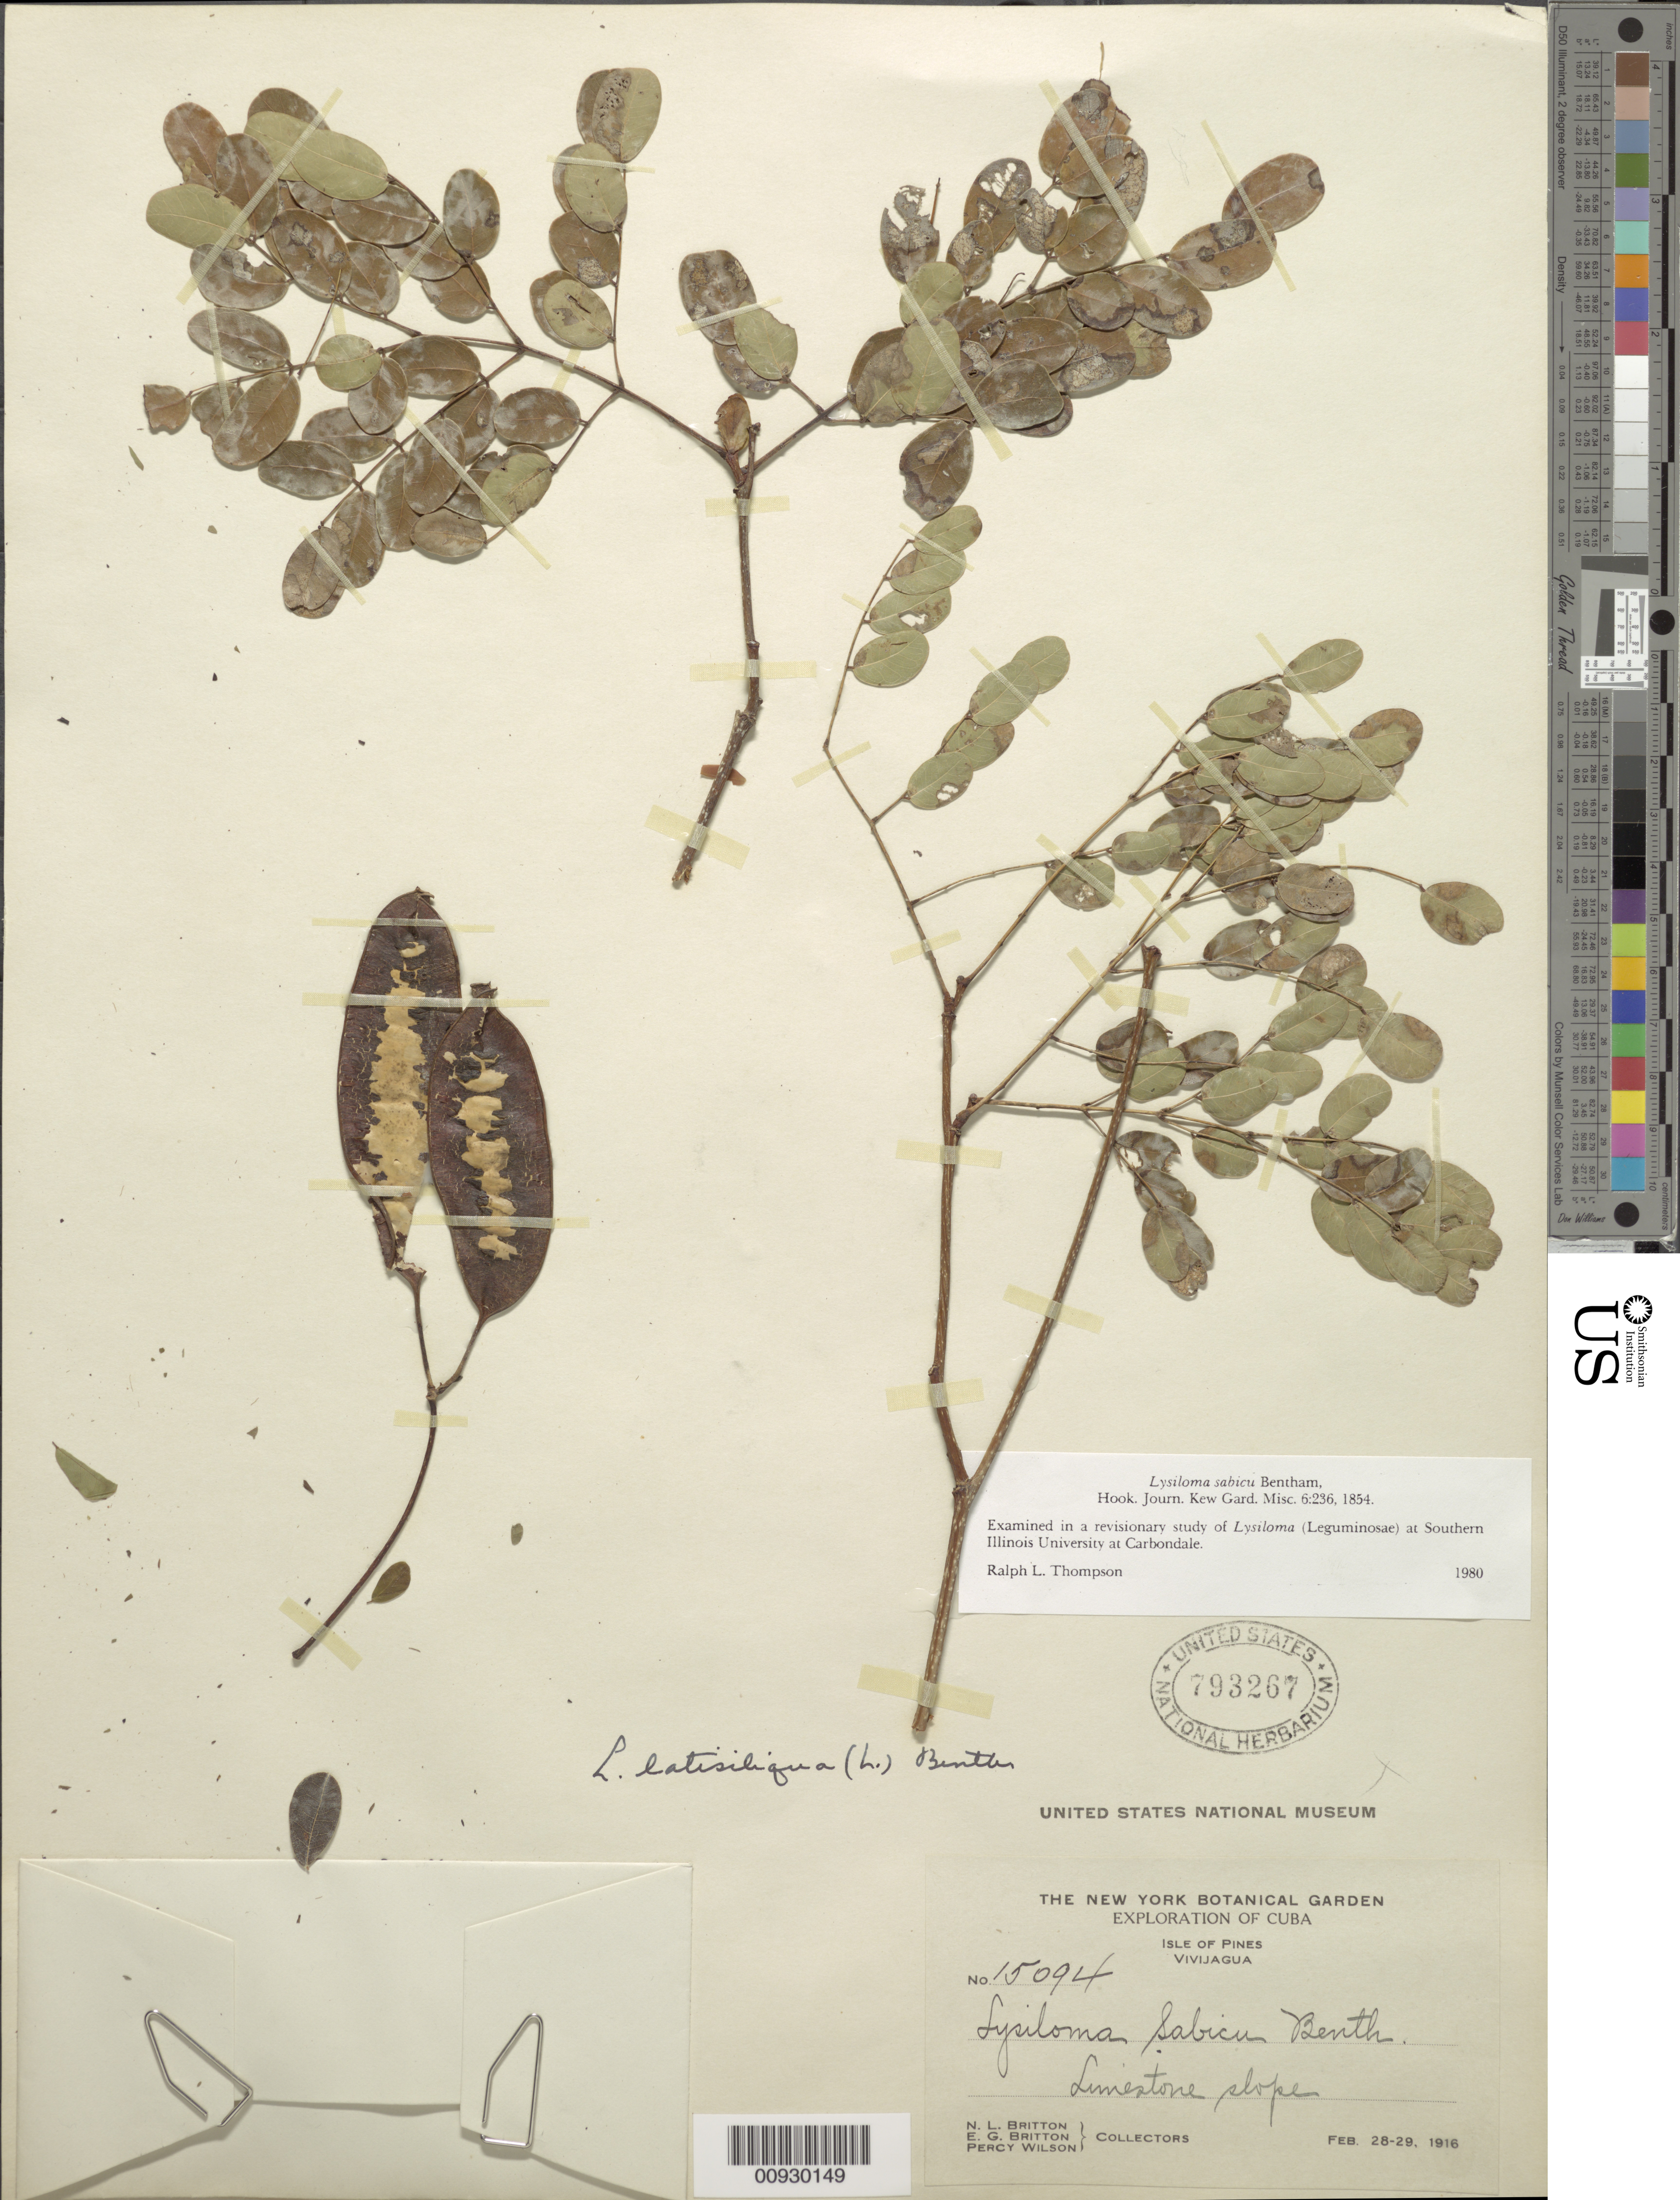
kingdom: Plantae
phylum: Tracheophyta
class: Magnoliopsida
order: Fabales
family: Fabaceae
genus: Lysiloma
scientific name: Lysiloma sabicu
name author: Benth.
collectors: N. Britton, E. G. Britton & P. Wilson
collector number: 15094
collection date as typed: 28 Feb 1916 to 29 Feb 1916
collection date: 1916-02-28/1916-02-29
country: Cuba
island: Isla de la Juventud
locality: Isle of Pines, Vivijagua, limestone slopes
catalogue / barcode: US 793267